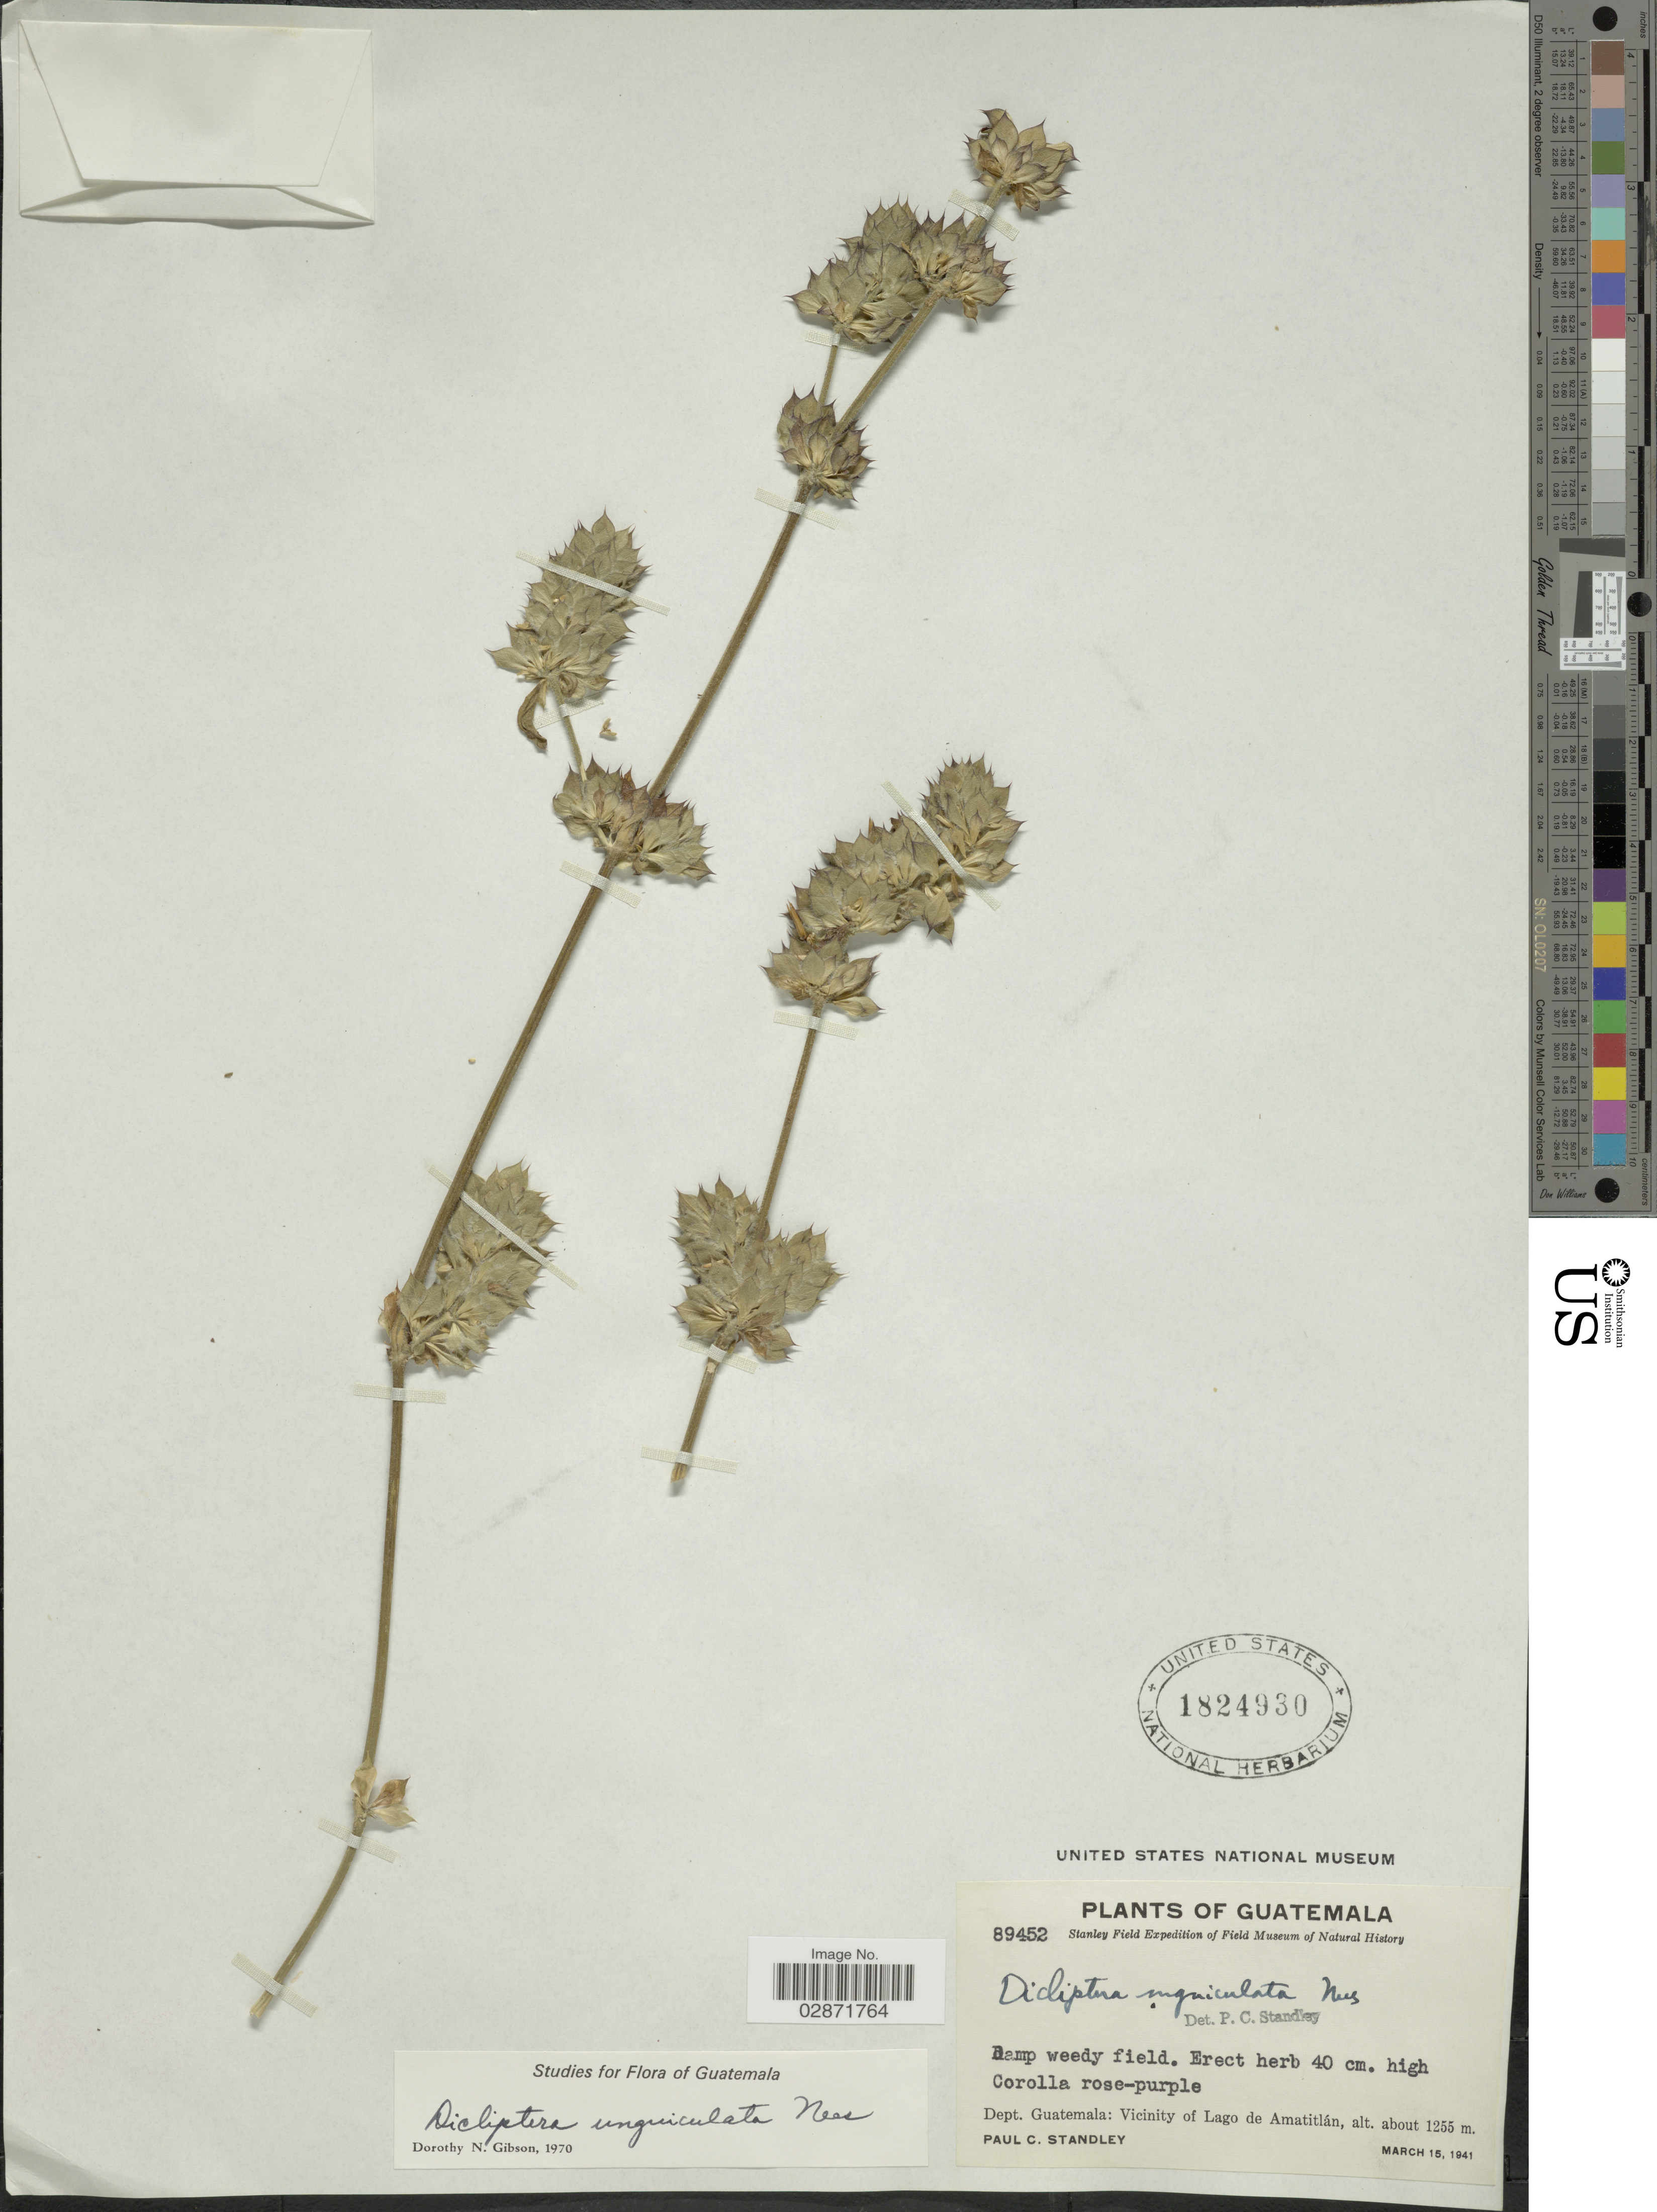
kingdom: Plantae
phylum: Tracheophyta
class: Magnoliopsida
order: Lamiales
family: Acanthaceae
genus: Dicliptera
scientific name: Dicliptera unguiculata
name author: Nees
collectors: P. C. Standley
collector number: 89452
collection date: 1941-03-15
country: Guatemala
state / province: Guatemala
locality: Dept. Guatemala: Vicinity of Lago de Amatitlán.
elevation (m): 1255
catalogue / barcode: US 1824930